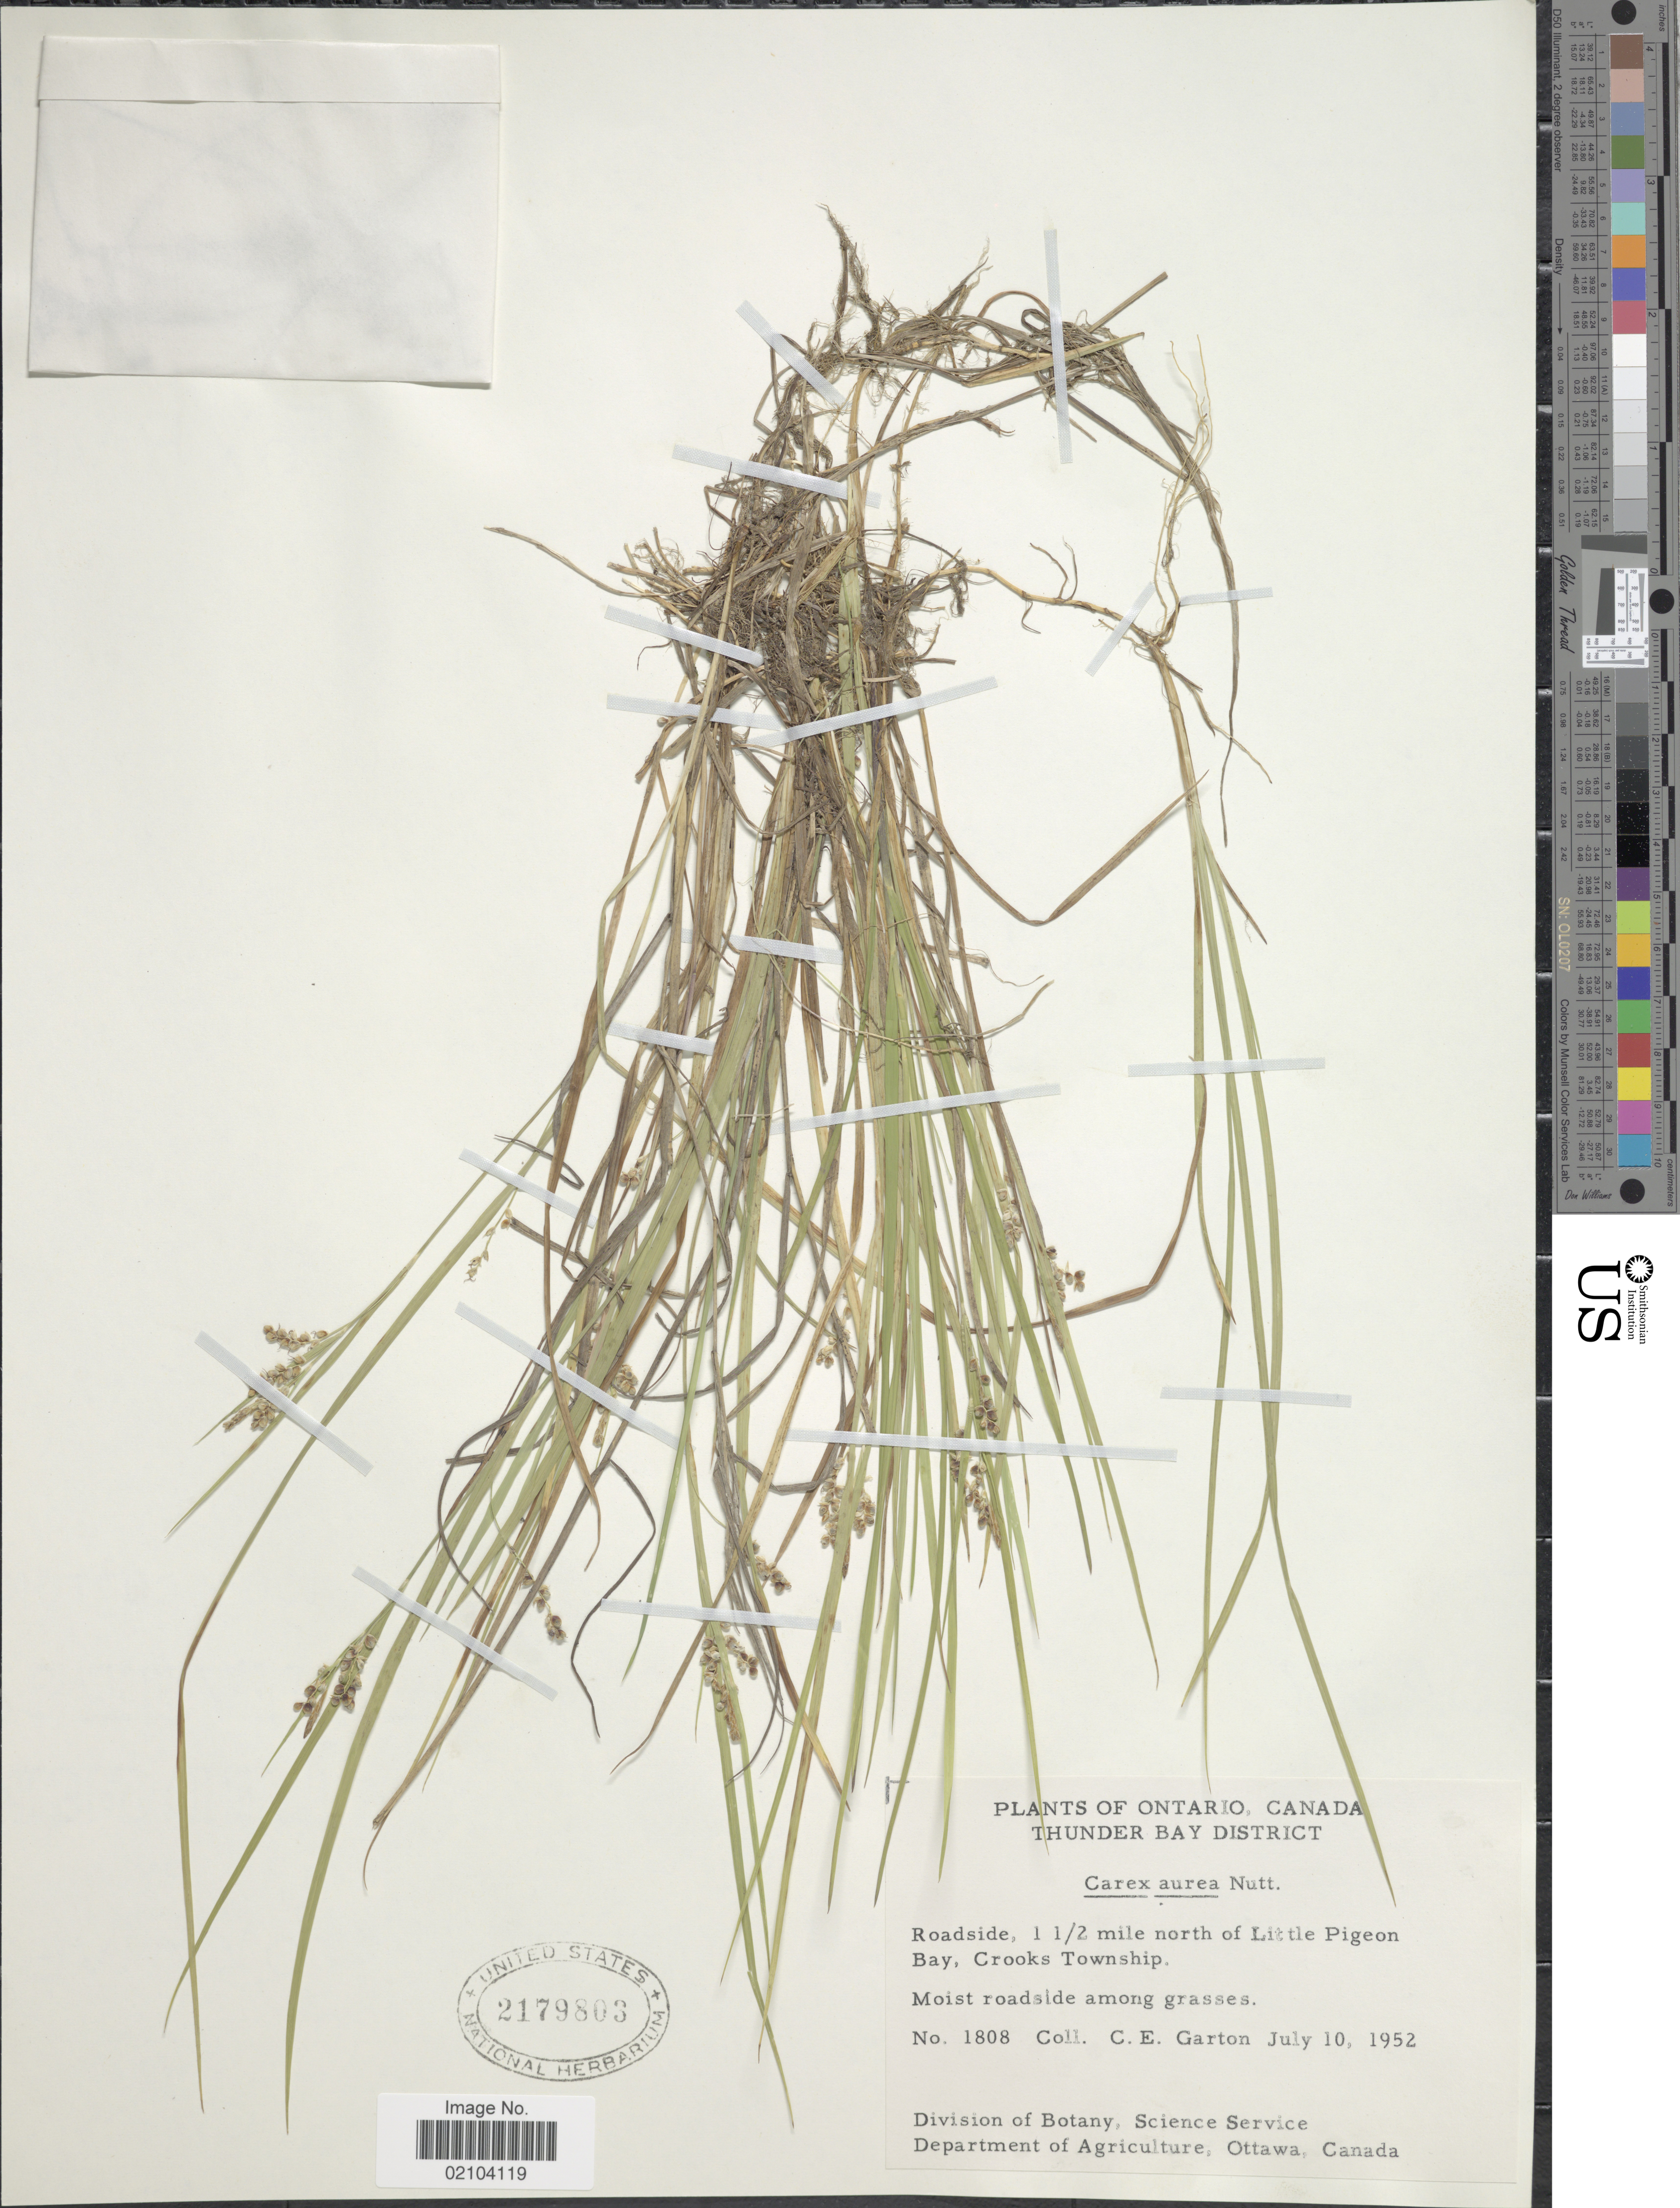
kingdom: Plantae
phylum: Tracheophyta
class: Liliopsida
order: Poales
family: Cyperaceae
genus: Carex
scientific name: Carex aurea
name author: Nutt.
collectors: C. E. Garton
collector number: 1808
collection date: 1952-07-10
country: Canada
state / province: Ontario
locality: Thunder Bay District. Roadside, 1 1/2 mile north of Little Pigeon Bay, Crooks Township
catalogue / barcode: US 2179803